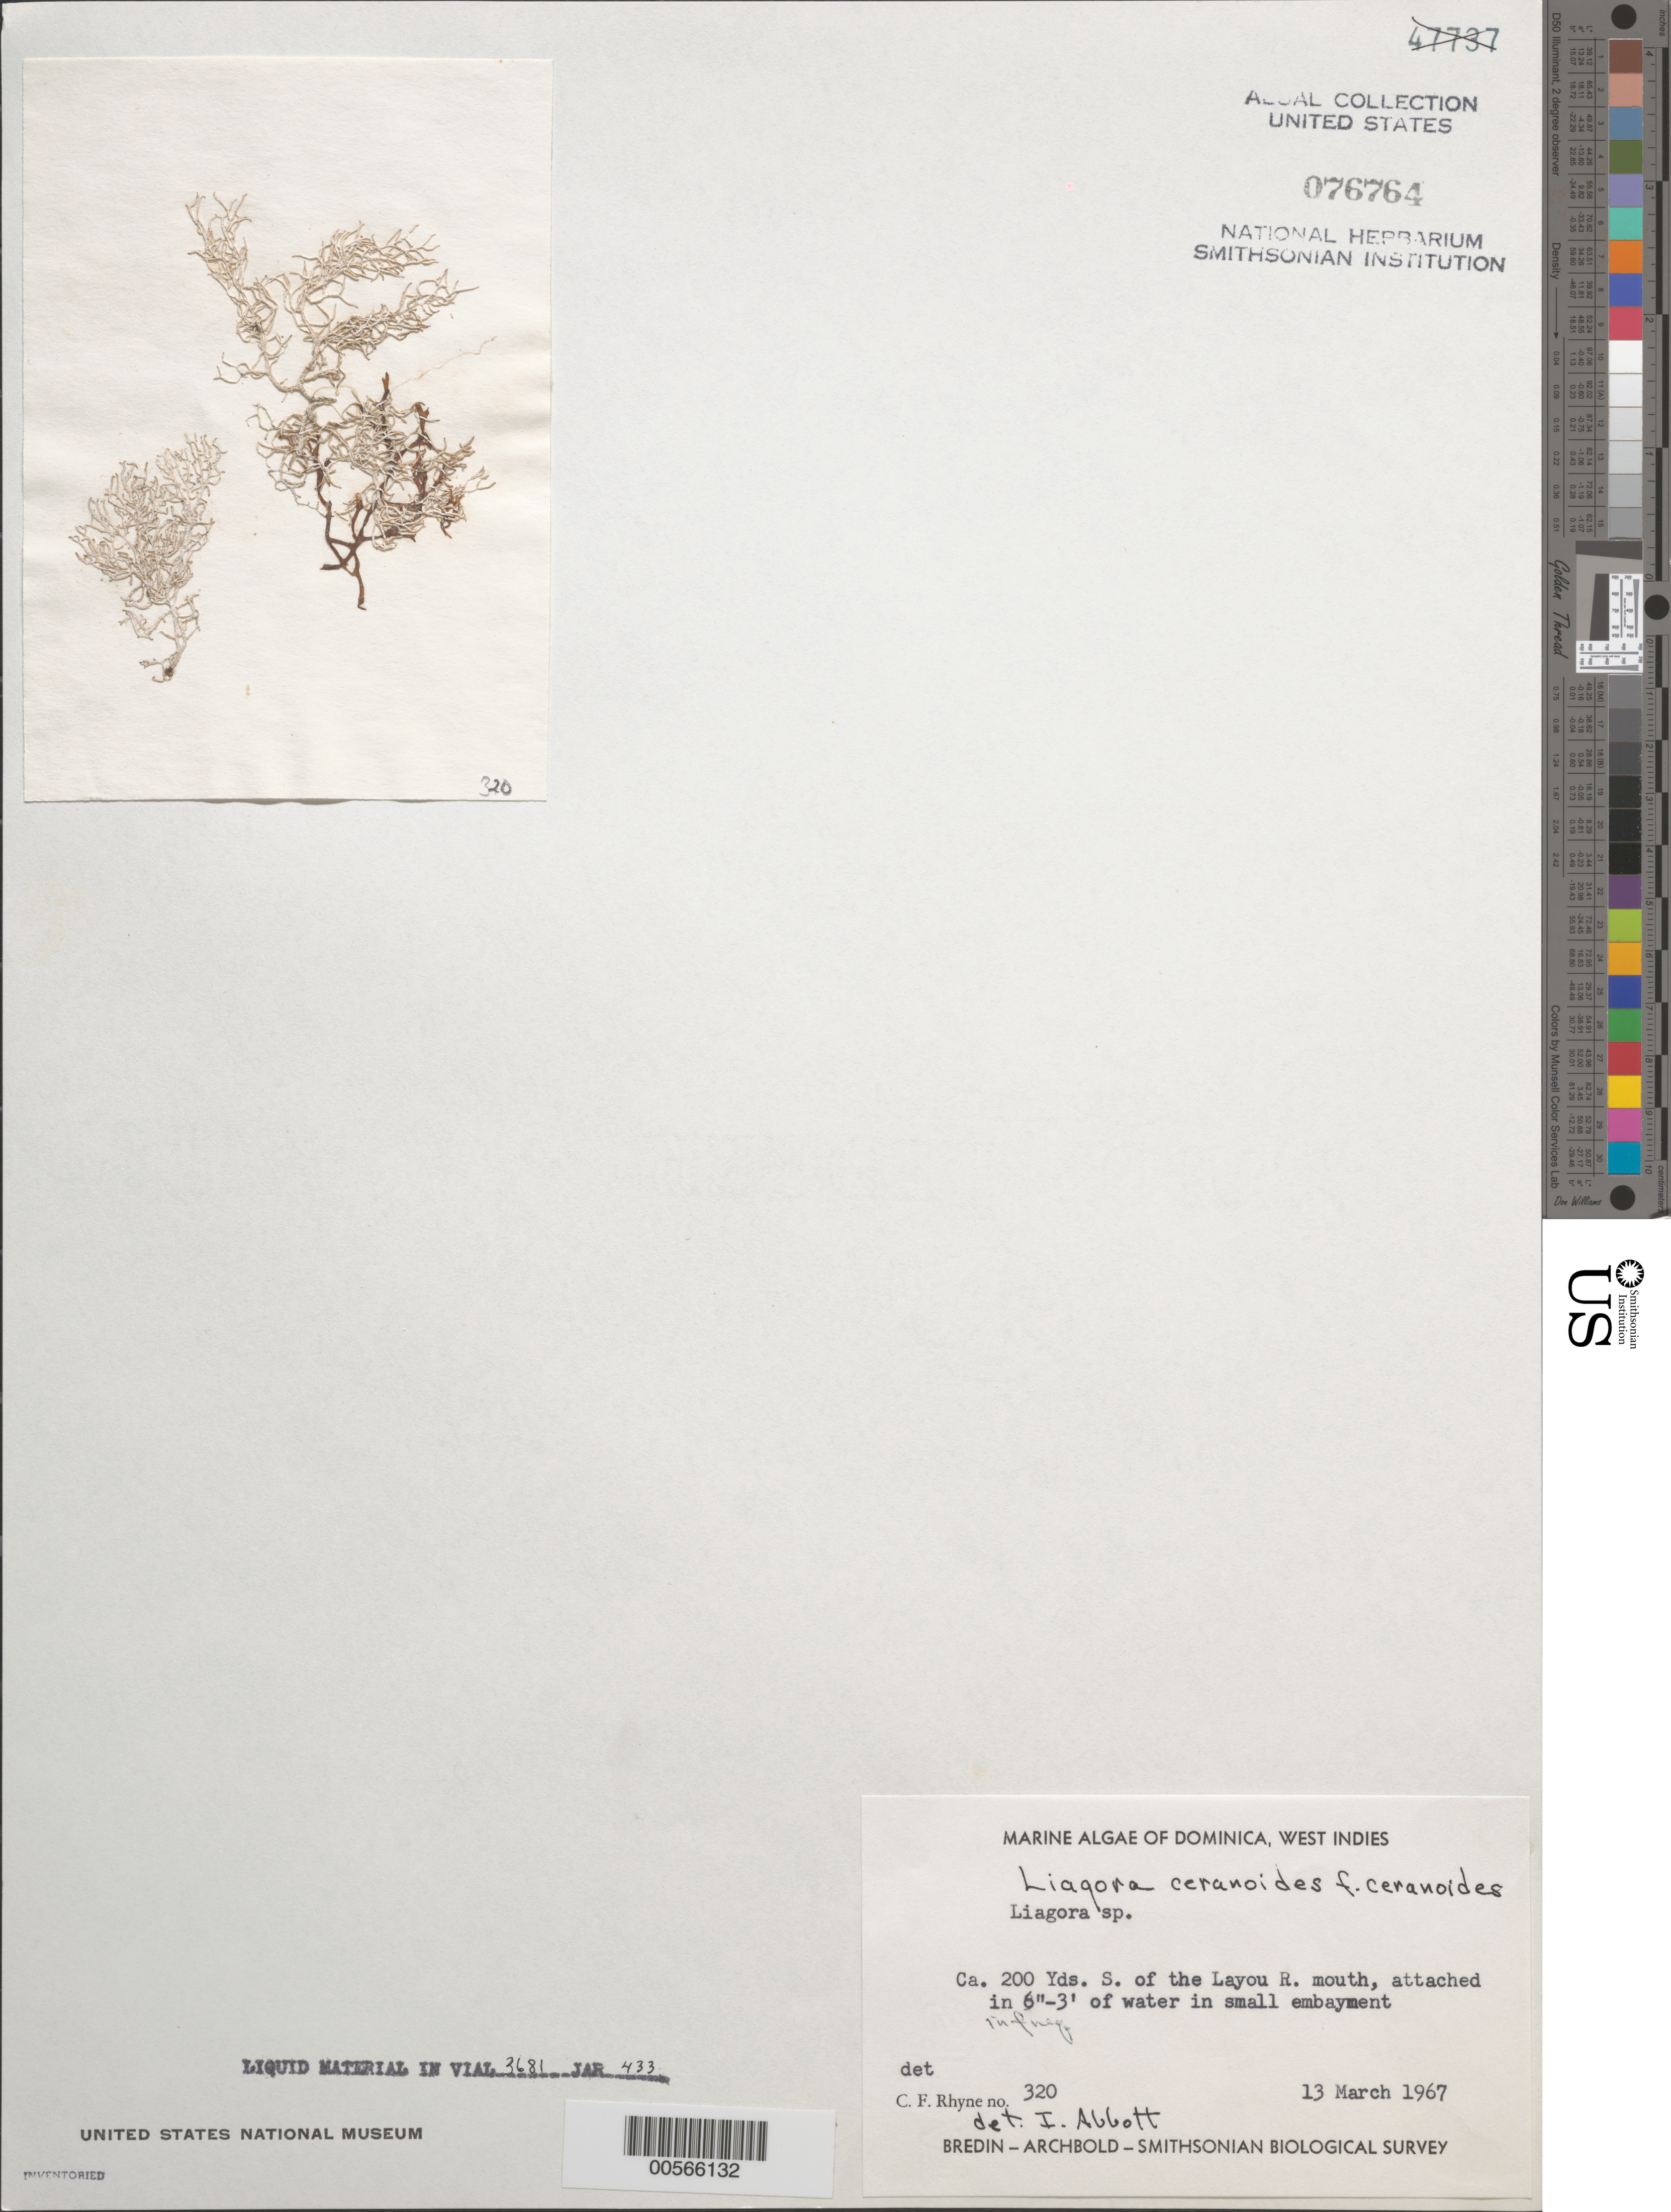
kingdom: Plantae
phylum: Rhodophyta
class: Florideophyceae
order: Nemaliales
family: Liagoraceae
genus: Liagora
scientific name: Liagora ceranoides f. ceranoides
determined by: Abbott, Isabella A.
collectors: C. Rhyne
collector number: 320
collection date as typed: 13 Mar 1967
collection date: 1967-03-13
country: Dominica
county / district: St. Joseph's Parish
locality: Ca. 200 yards south of Layou River mouth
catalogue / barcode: US 76764